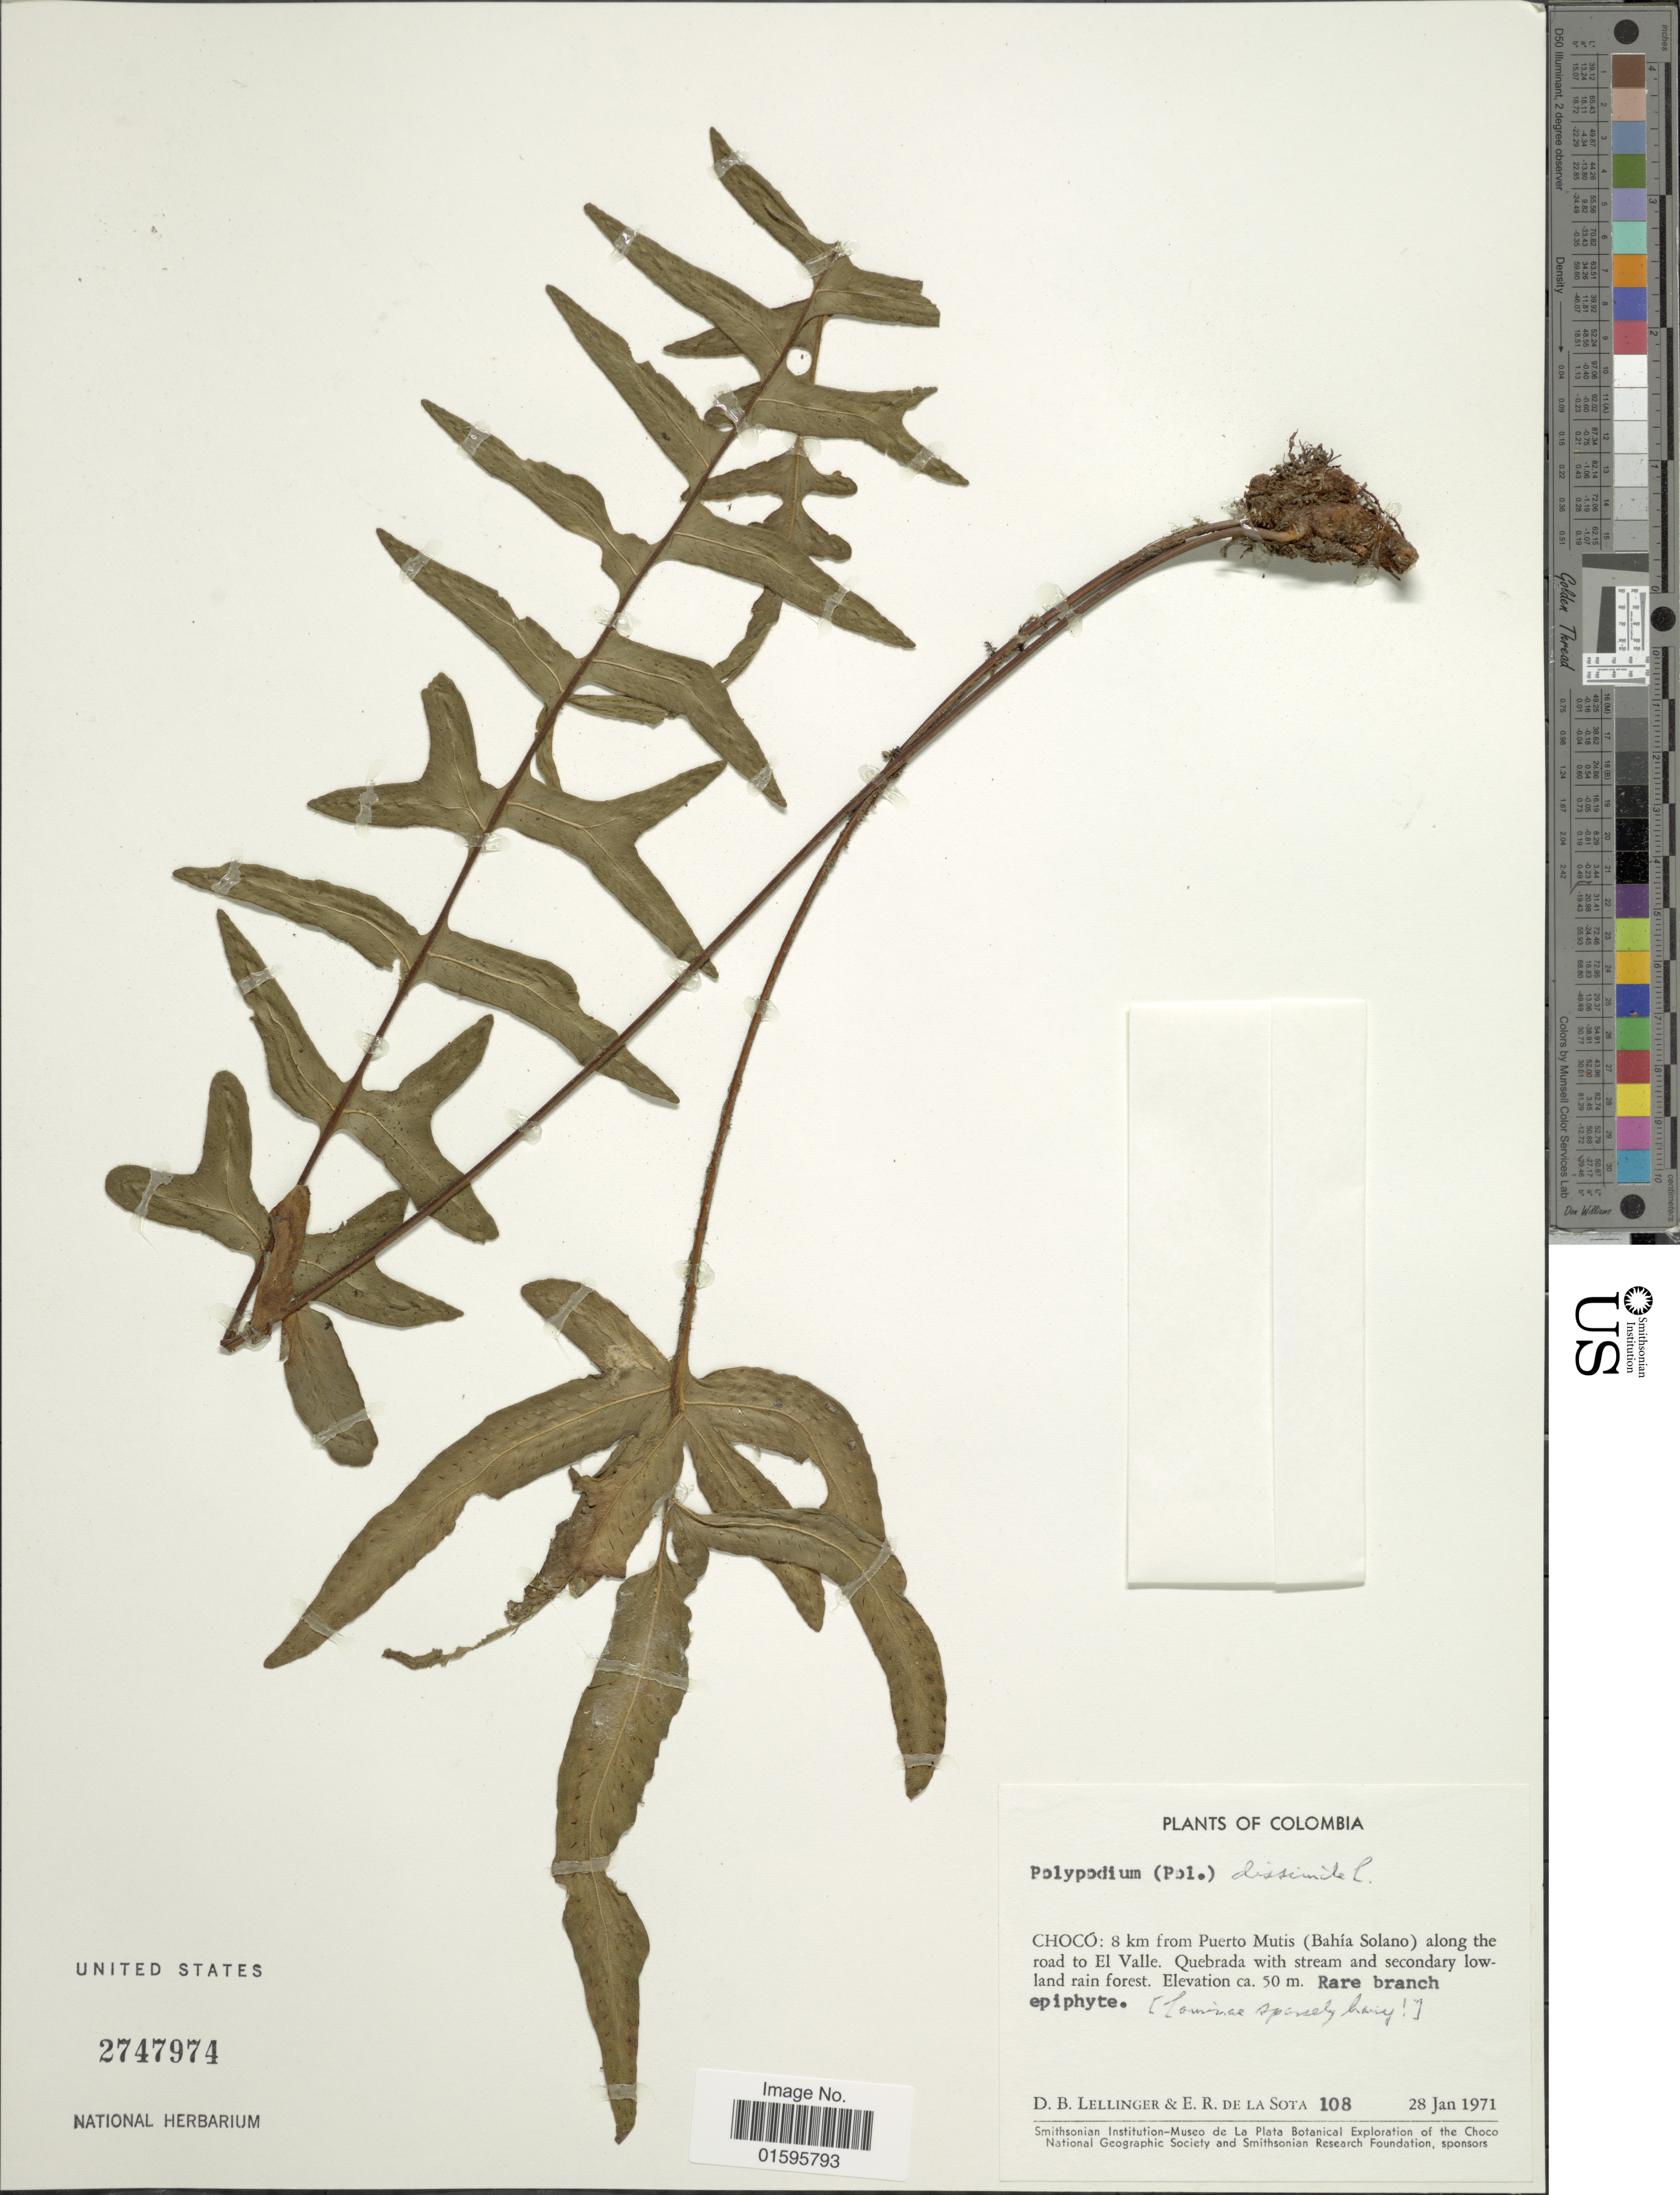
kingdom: Plantae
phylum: Tracheophyta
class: Polypodiopsida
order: Polypodiales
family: Polypodiaceae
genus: Polypodium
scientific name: Polypodium dulce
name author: Poir.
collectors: D. B. Lellinger & E. R. de la Sota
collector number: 108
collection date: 1971-01-28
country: Colombia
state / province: Chocó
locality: Choco: 8 km from Puerto Mutis (Bahia Solano) along the road to El Valle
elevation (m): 50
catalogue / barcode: US 2747974